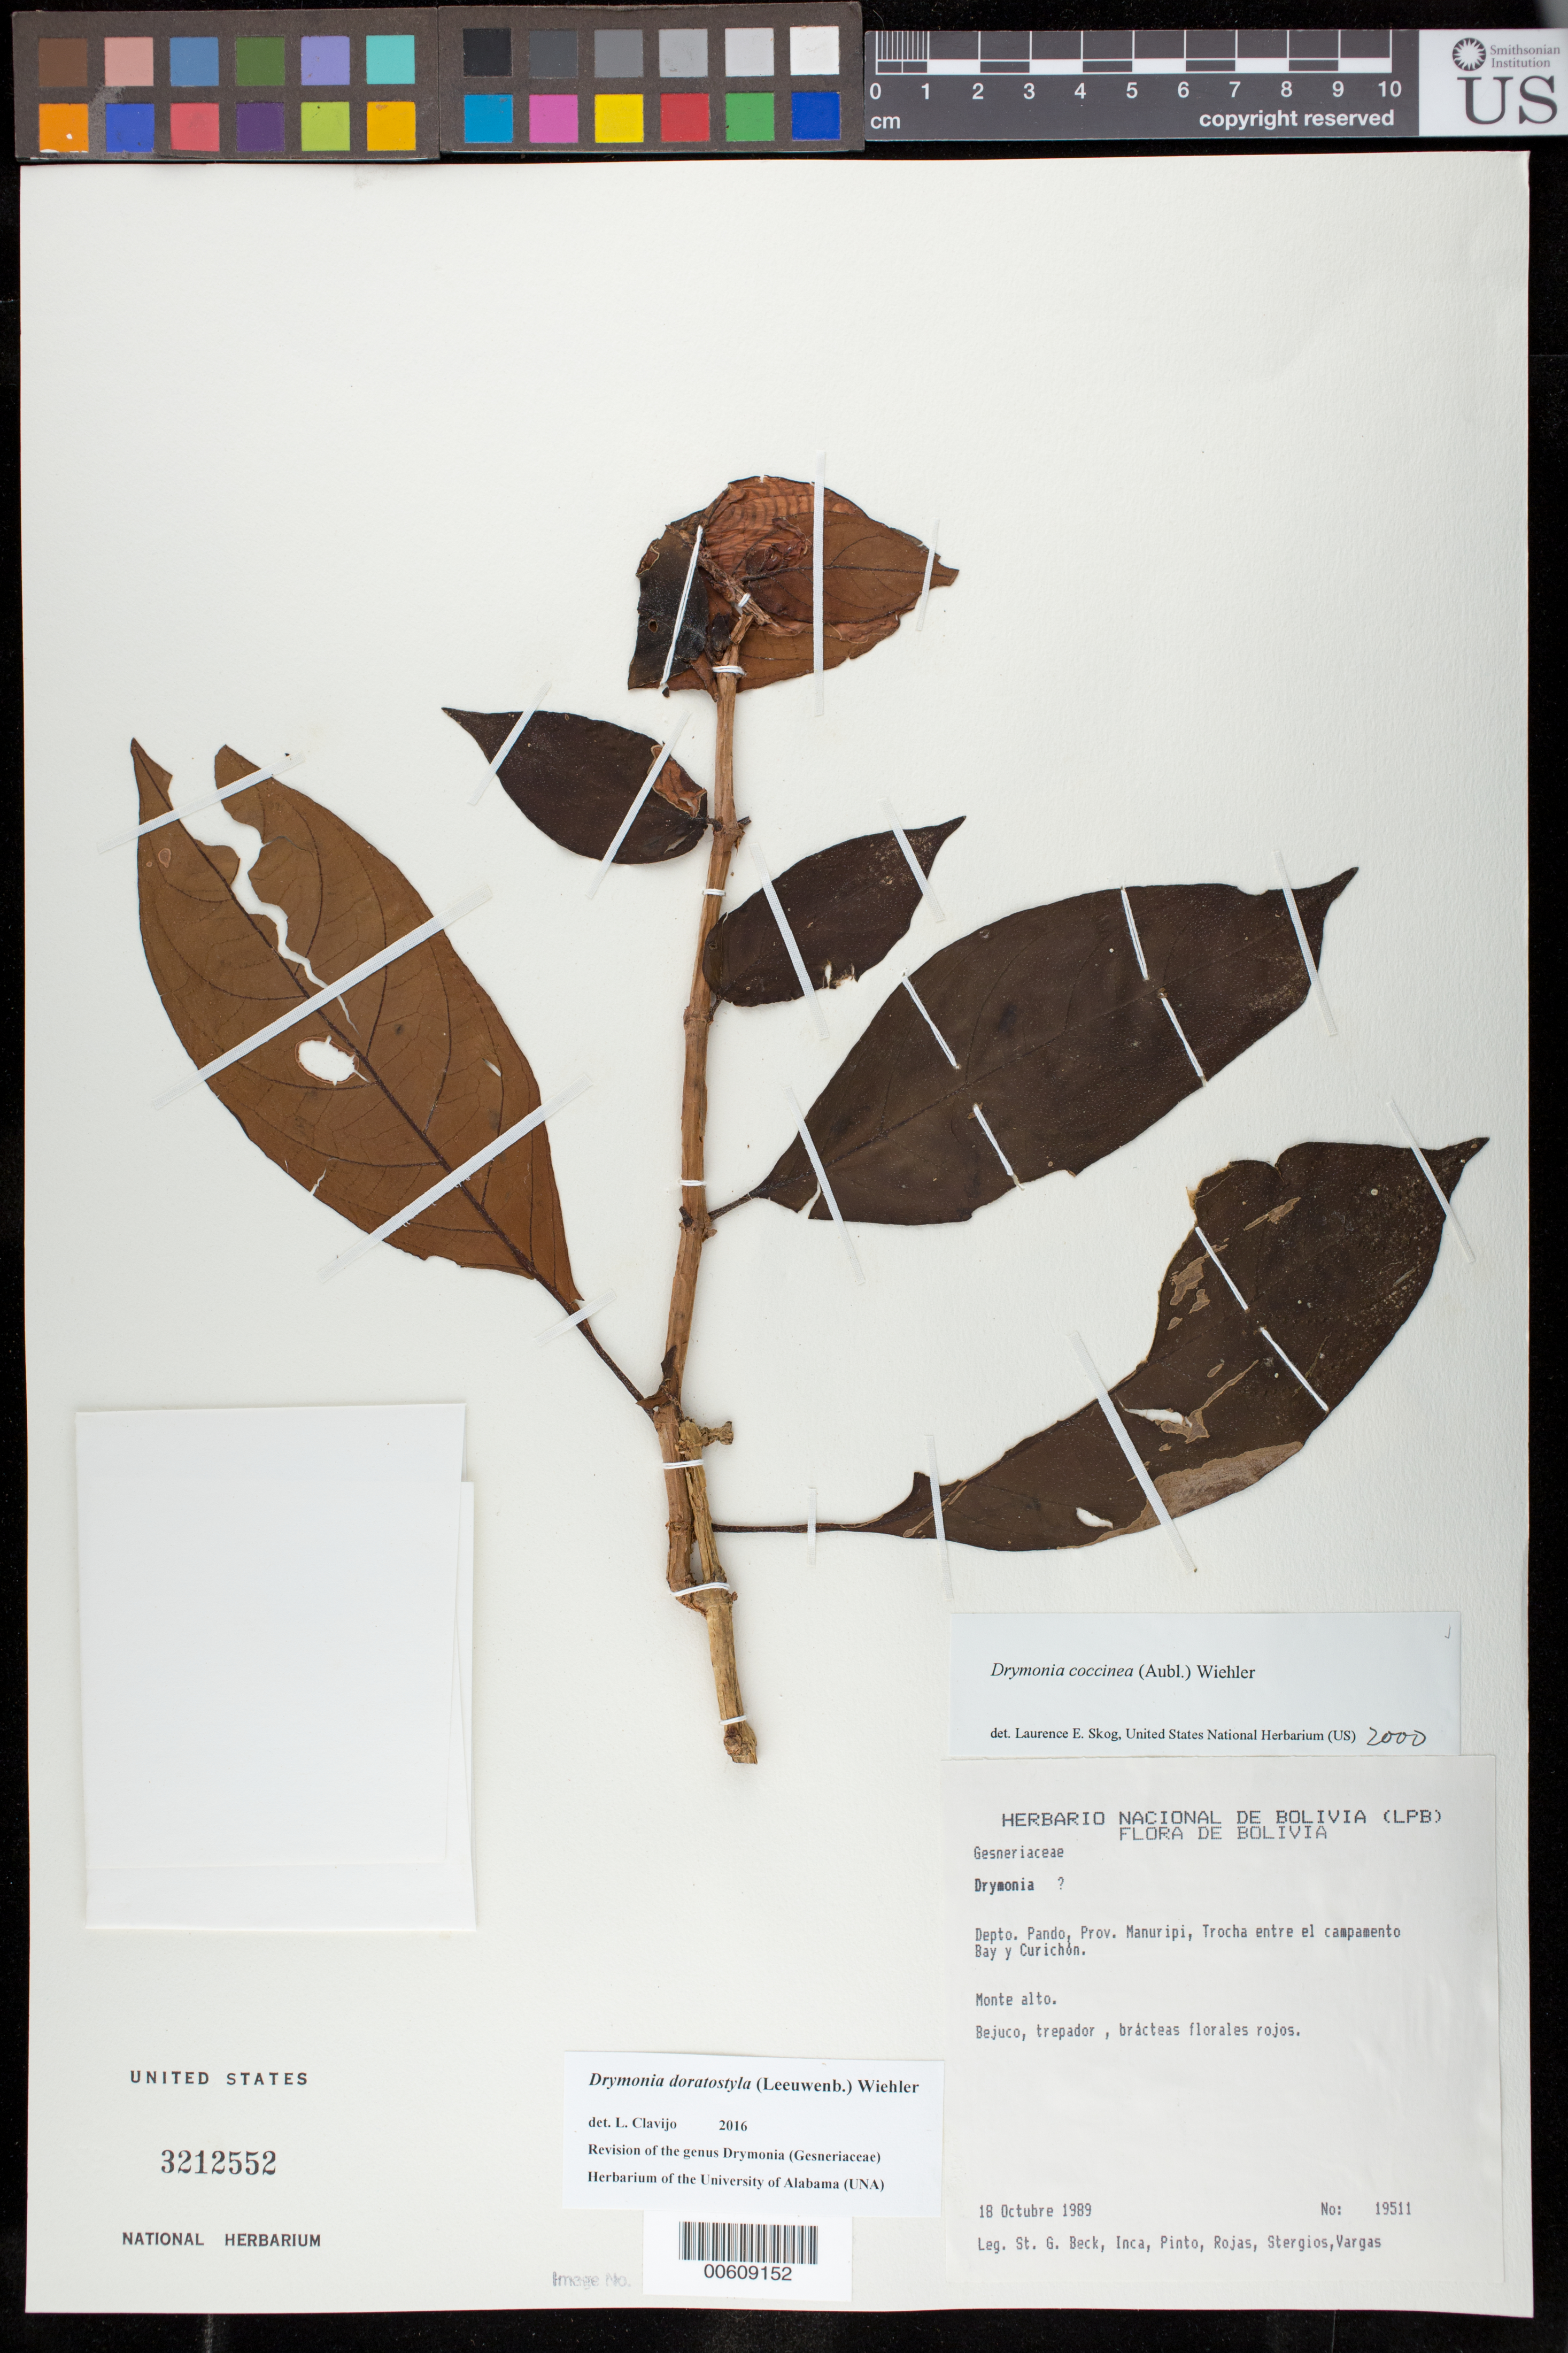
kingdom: Plantae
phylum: Tracheophyta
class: Magnoliopsida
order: Lamiales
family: Gesneriaceae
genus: Drymonia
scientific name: Drymonia doratostyla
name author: (Leeuwenb.) Wiehler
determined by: Clavijo, L.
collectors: S. G. Beck & et al.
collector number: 19511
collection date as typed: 18 Oct 1989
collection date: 1989-10-18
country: Bolivia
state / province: Pando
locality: Prov. Manuripi, trocha entre el campamento Bay y Curichón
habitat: Monte alto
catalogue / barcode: US 3212552